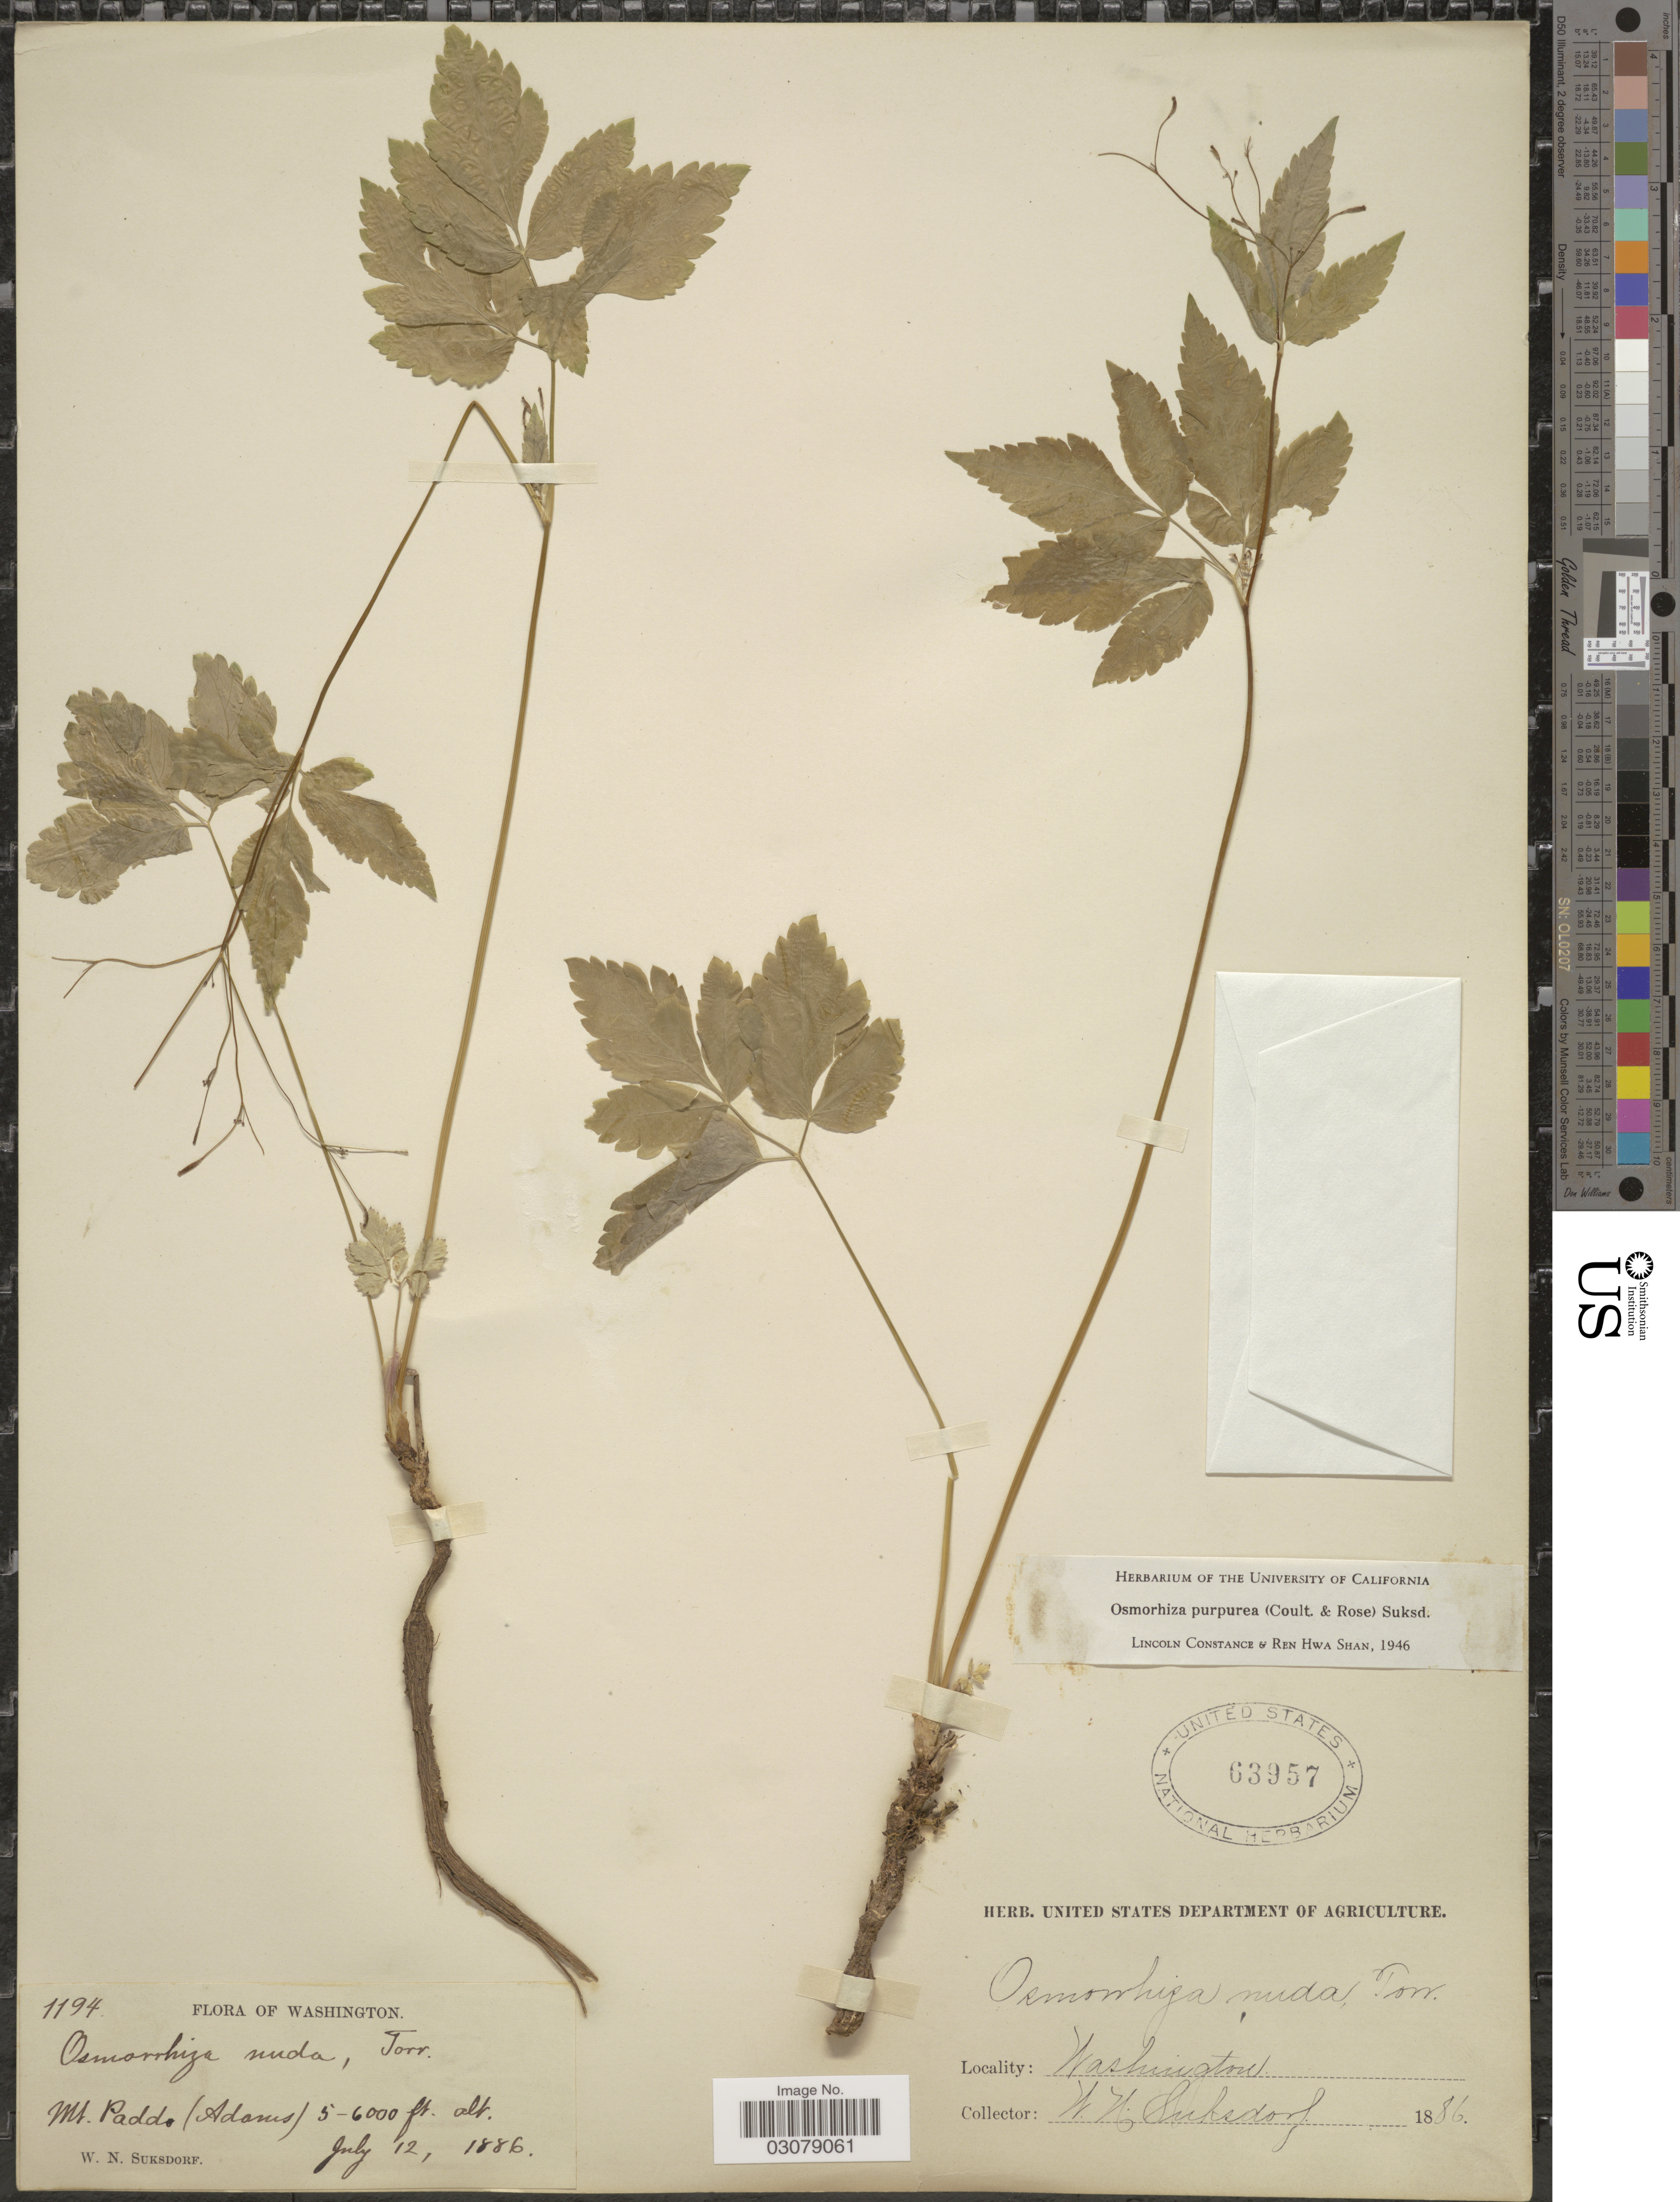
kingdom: Plantae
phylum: Tracheophyta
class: Magnoliopsida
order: Apiales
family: Apiaceae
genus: Osmorhiza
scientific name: Osmorhiza purpurea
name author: (J.M. Coult. & Rose) Suksd.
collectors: W. N. Suksdorf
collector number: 1194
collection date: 1886-07-12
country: United States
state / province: Washington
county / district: Skamania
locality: Mt. Paddo (Adams).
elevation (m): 1524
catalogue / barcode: US 63957